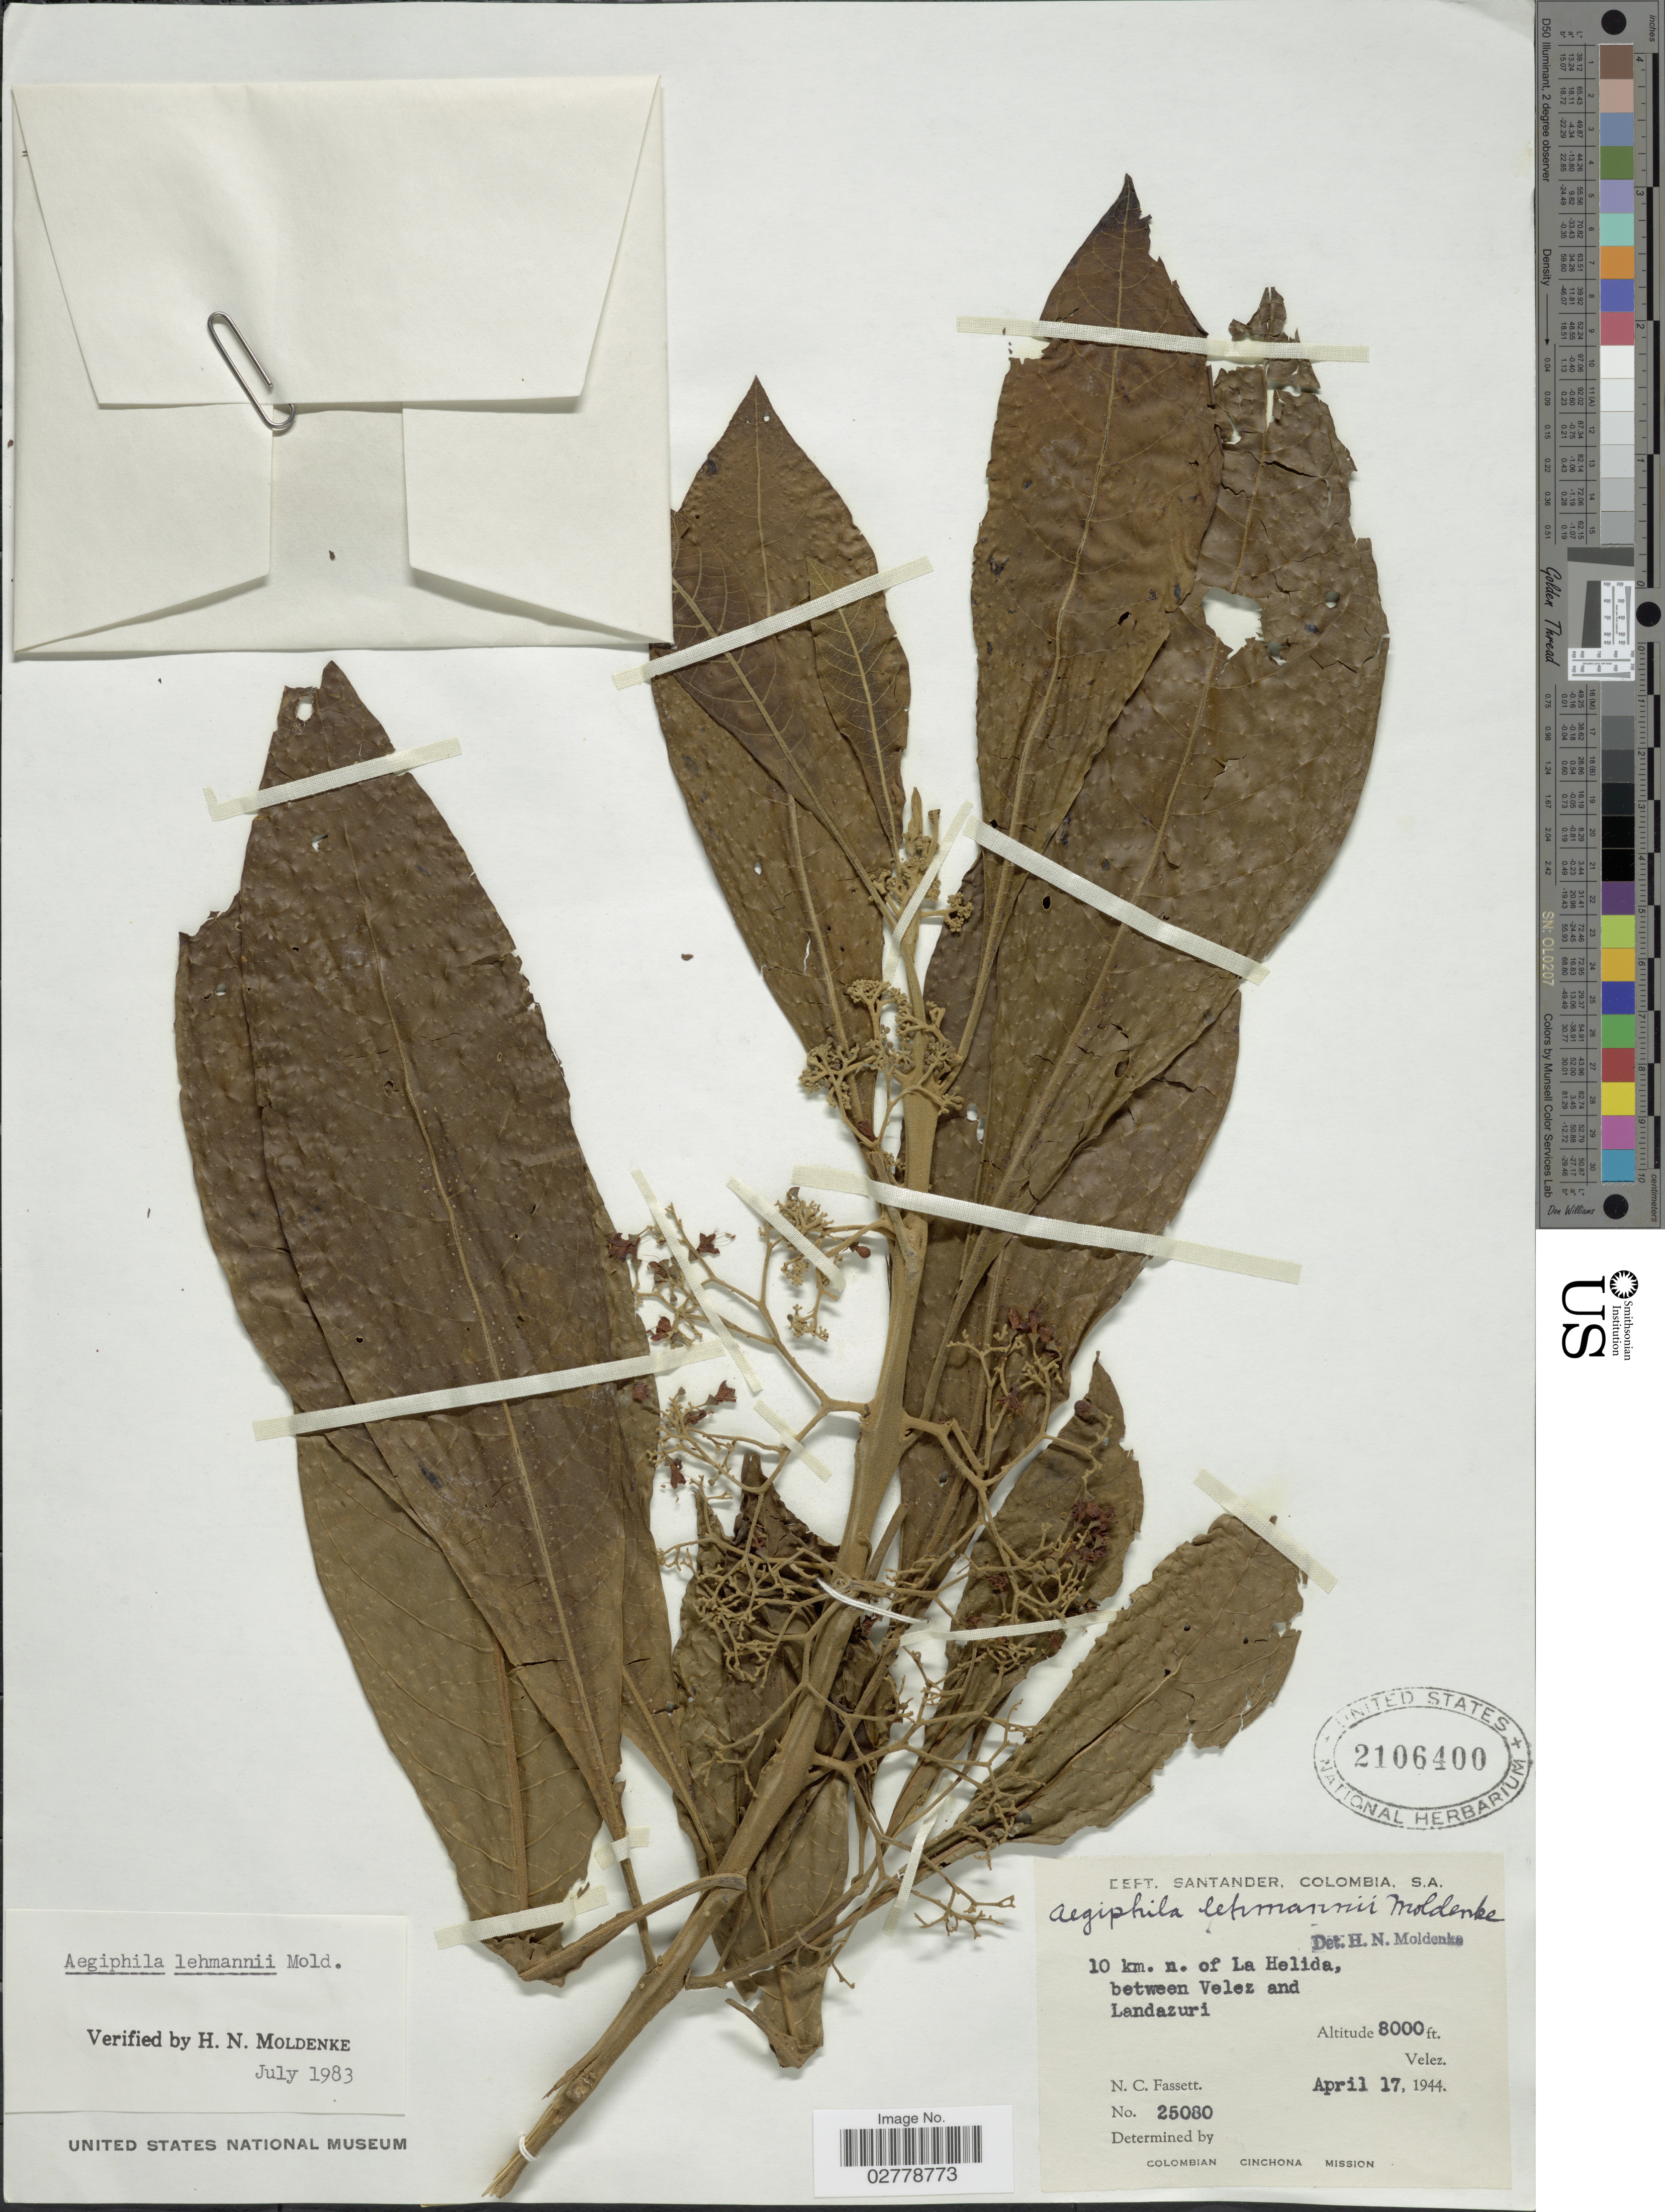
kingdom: Plantae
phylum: Tracheophyta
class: Magnoliopsida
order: Lamiales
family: Lamiaceae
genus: Aegiphila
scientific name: Aegiphila lehmannii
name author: Moldenke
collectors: N. C. Fassett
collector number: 25080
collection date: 1944-04-17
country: Colombia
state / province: Santander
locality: Dept. Santander, 10 km. n. of La Helida, between Velez and Landazuri, Velez.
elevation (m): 2438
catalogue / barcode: US 2106400